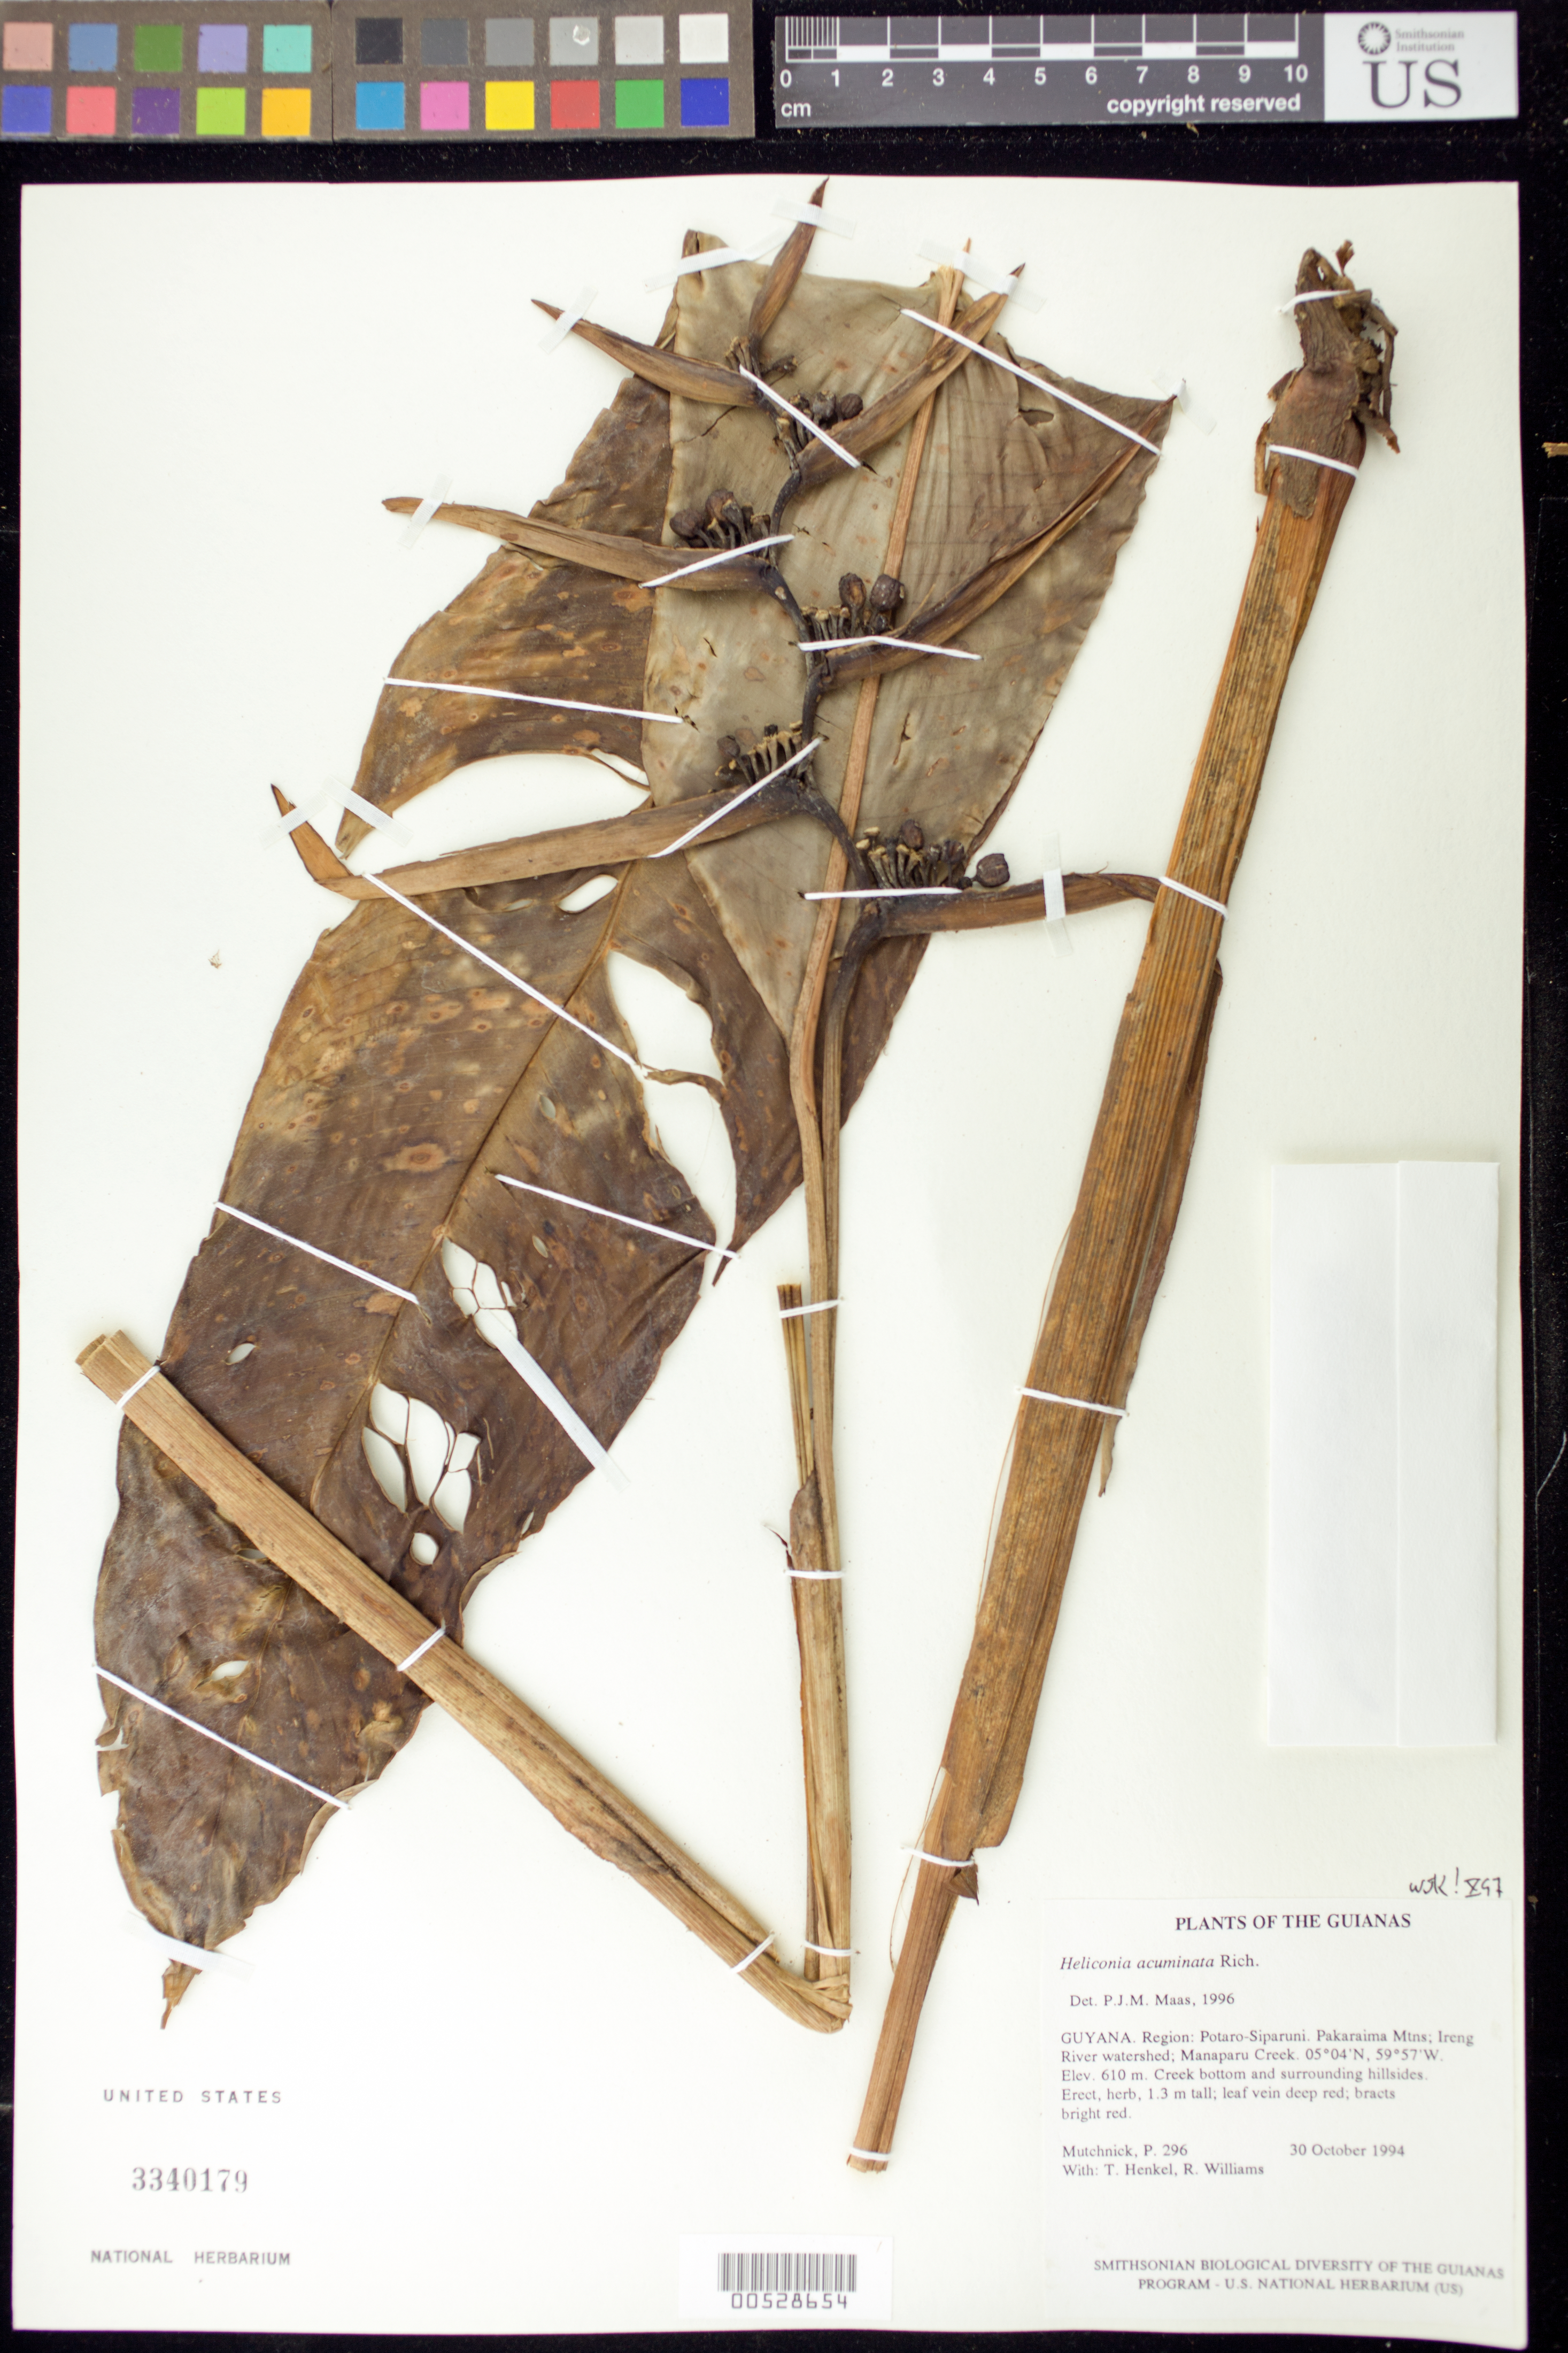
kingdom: Plantae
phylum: Tracheophyta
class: Liliopsida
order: Zingiberales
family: Heliconiaceae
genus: Heliconia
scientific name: Heliconia acuminata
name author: A. Rich.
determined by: Maas, Paul J. M.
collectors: P. Mutchnick, T. Henkel & R. Williams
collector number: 296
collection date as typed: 30 October 1994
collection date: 1994-10-30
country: Guyana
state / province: Potaro-Siparuni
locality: Pakaraima Mtns; Ireng River watershed; Manaparu Creek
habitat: Creek bottom and surrounding hillsides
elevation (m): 610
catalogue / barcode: US 3340179